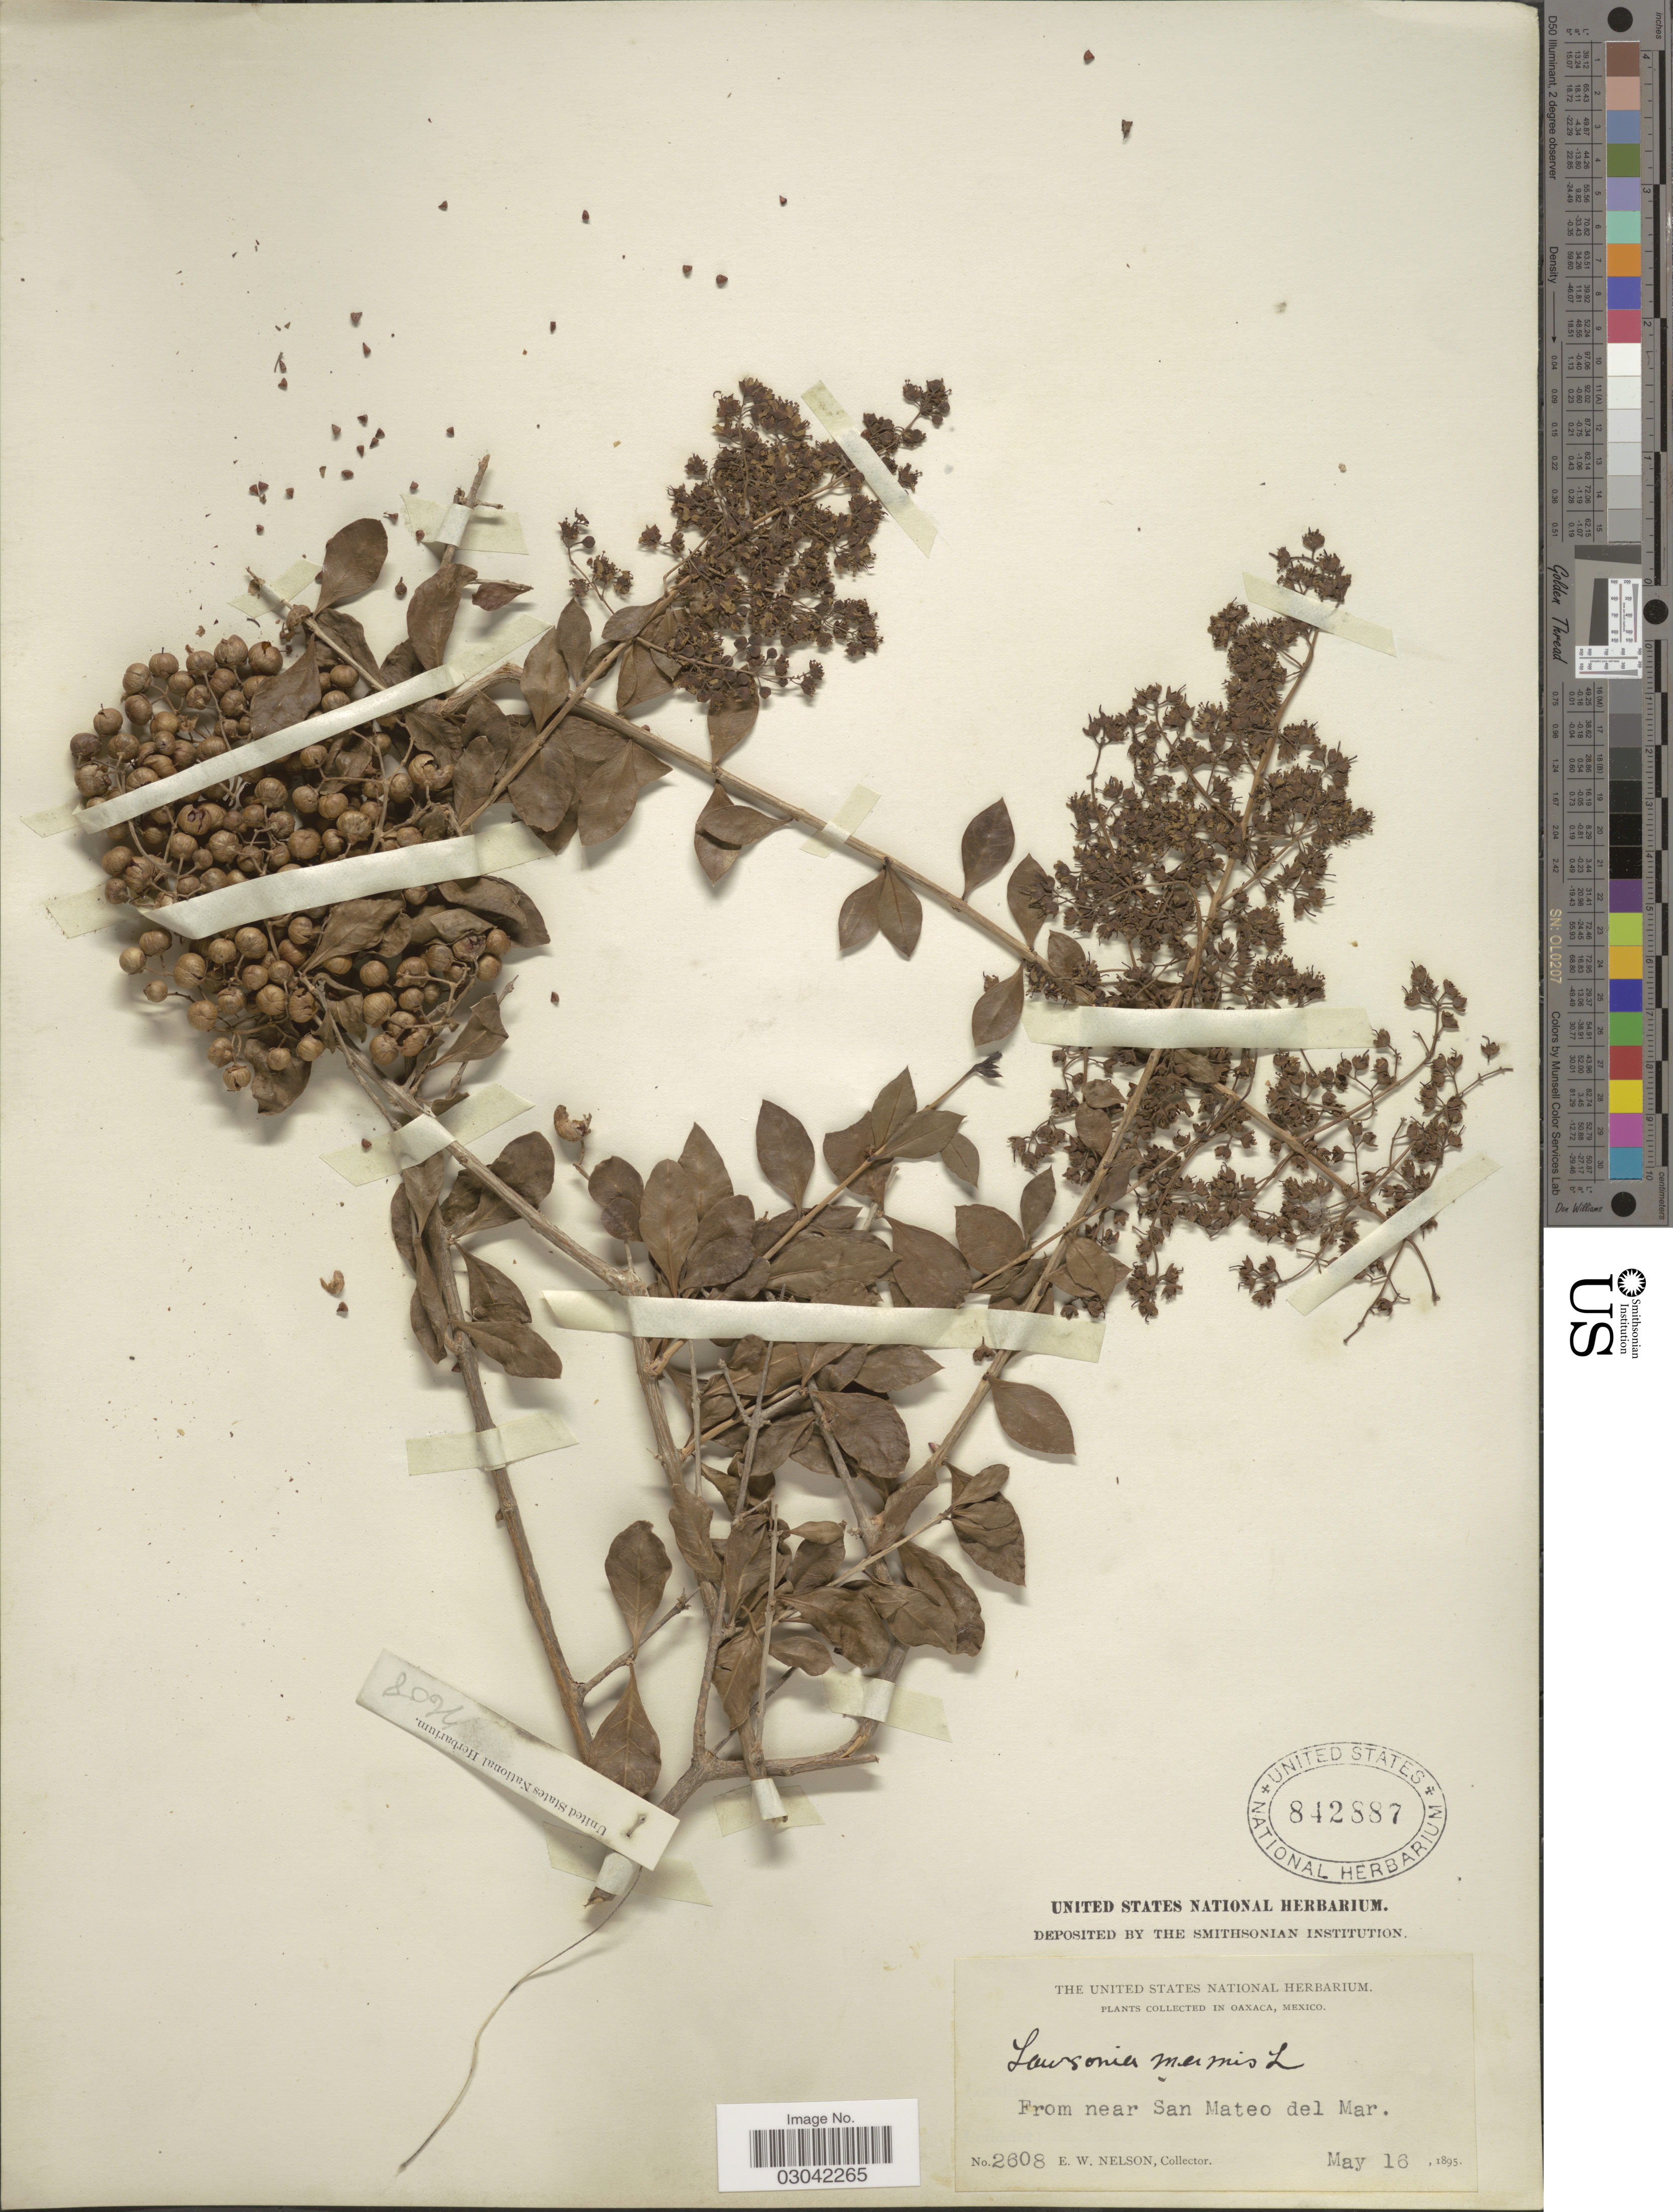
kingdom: Plantae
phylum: Tracheophyta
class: Magnoliopsida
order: Malvales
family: Malvaceae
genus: Sabdariffa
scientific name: Sabdariffa costata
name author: (A. Rich.) M.M. Hanes & R.L. Barrett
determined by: Dorr, Laurence J., Curator (BOT), Smithsonian Institution - National Museum of Natural History (UNITED STATES)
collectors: E. W. Nelson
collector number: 2608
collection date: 1895-05-16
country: Mexico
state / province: Oaxaca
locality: From near San Mateo del Mar.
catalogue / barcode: US 842887